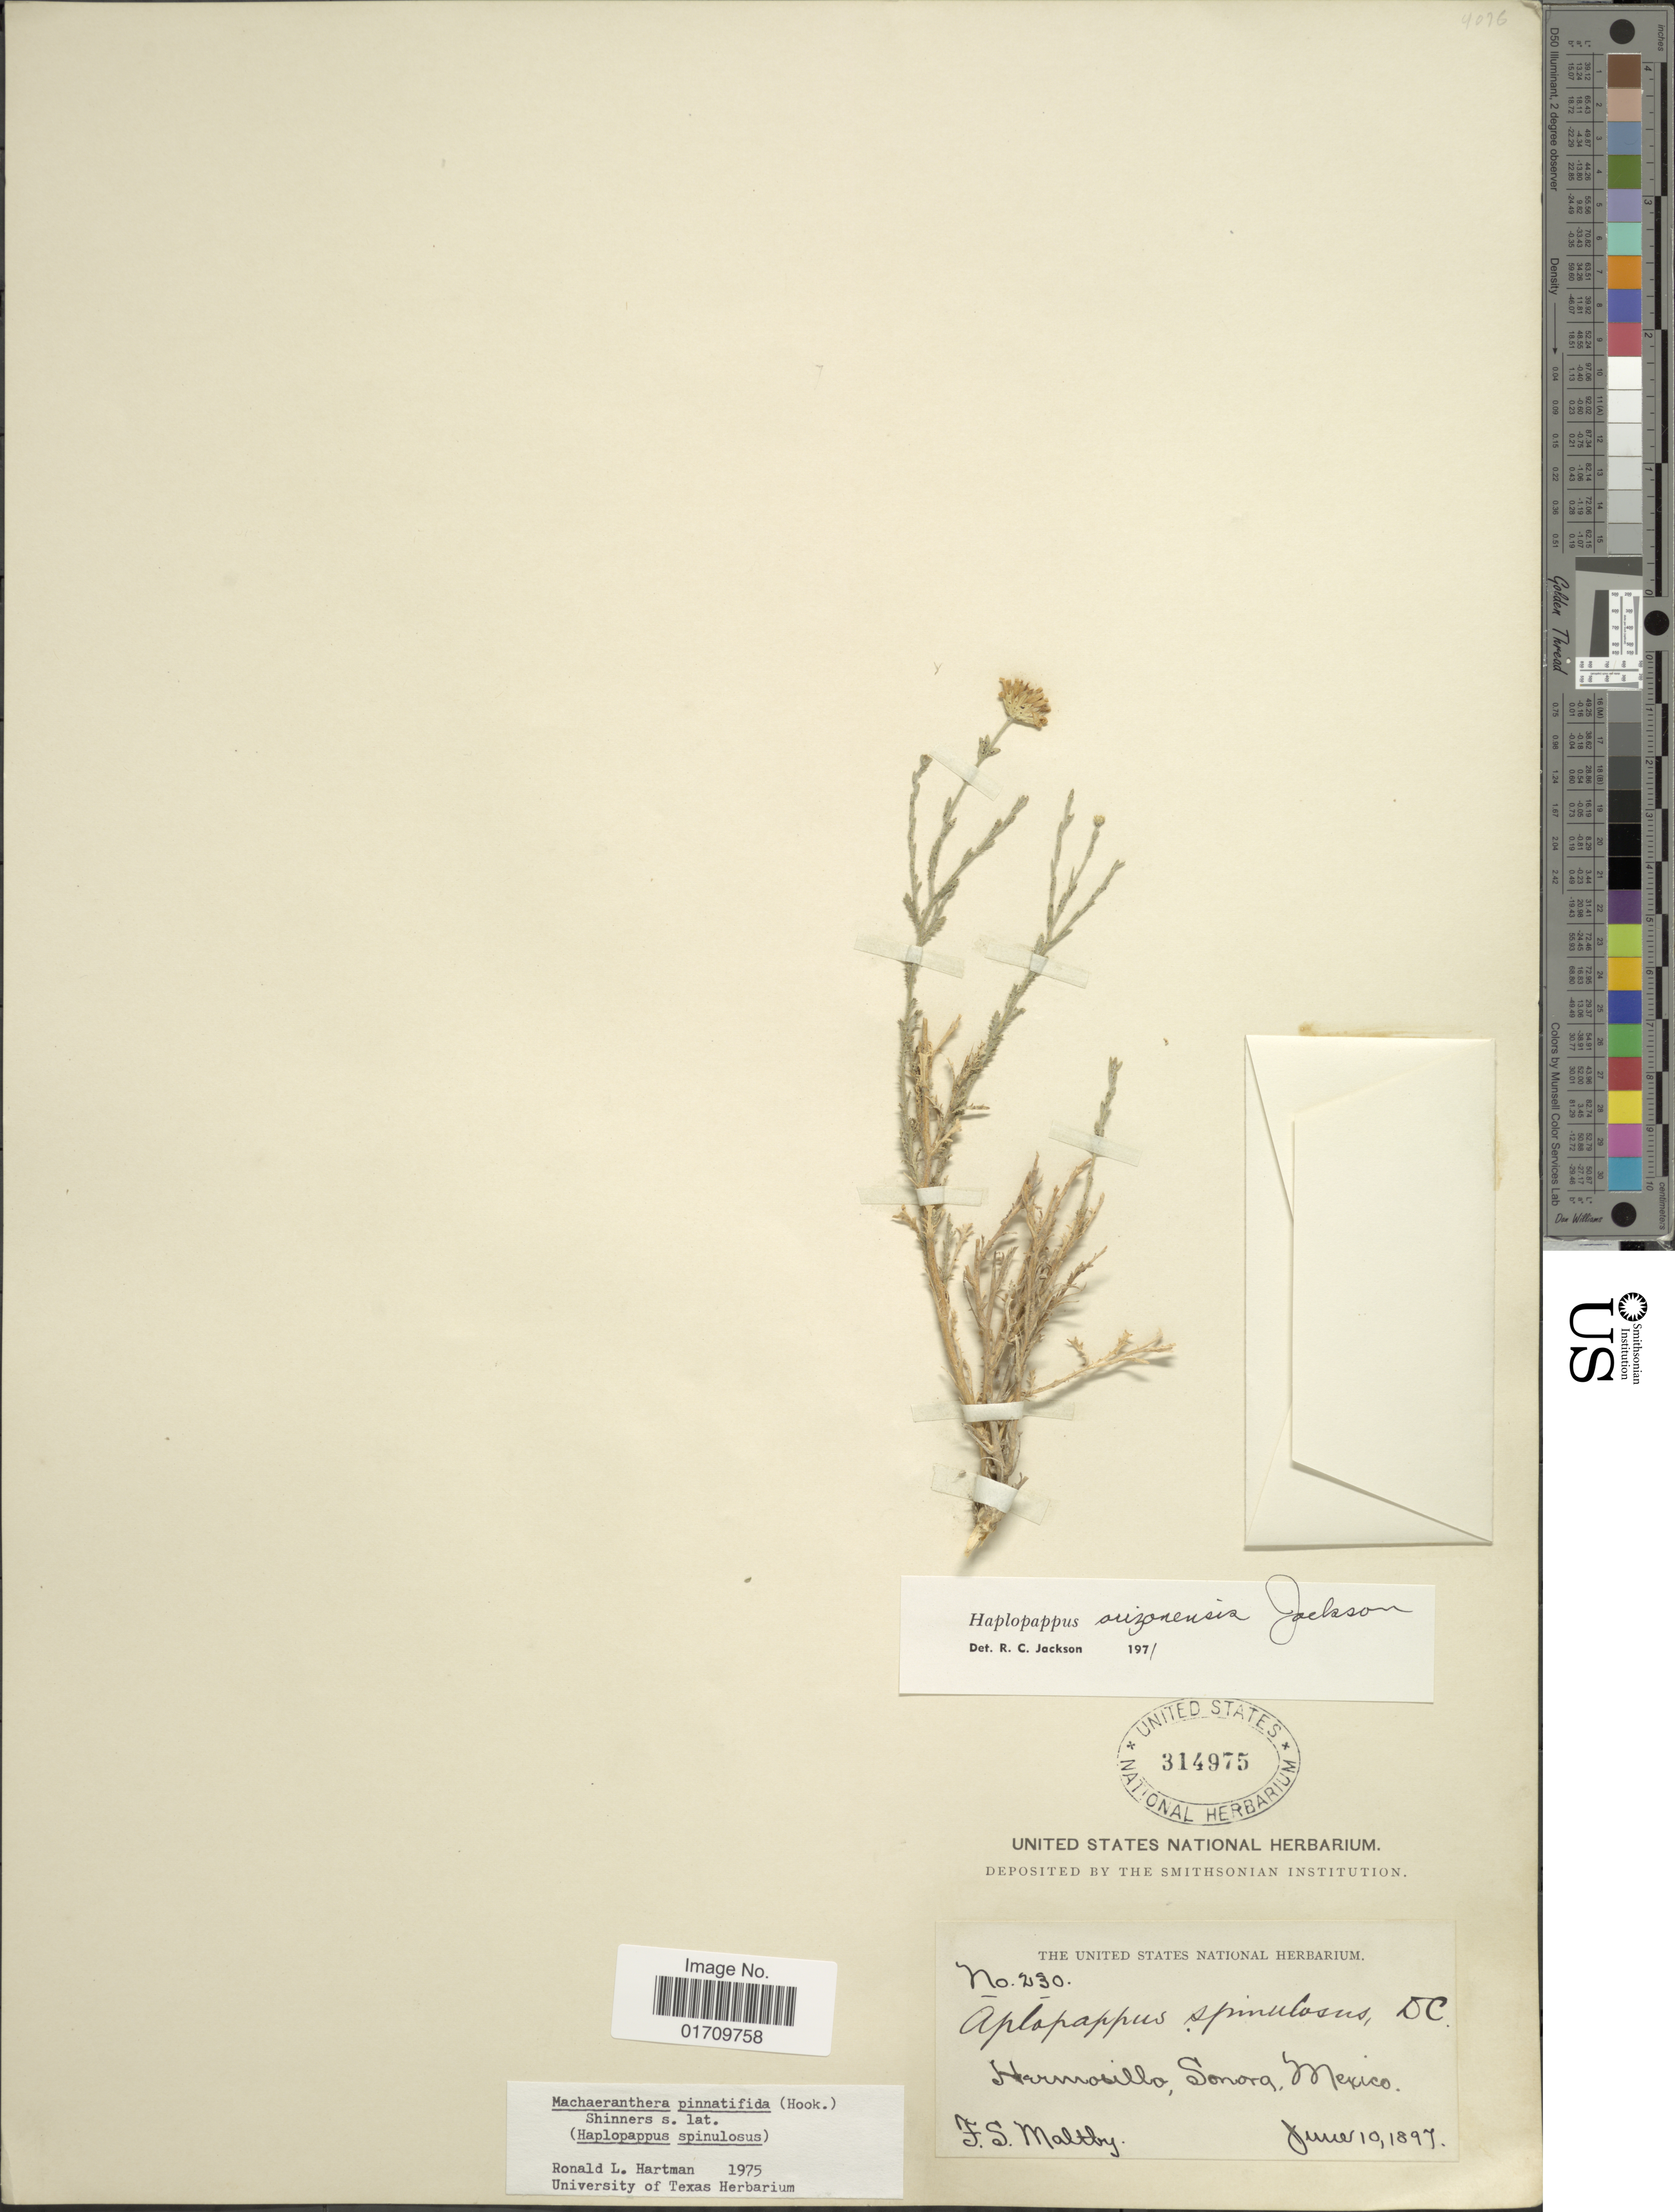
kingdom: Plantae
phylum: Tracheophyta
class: Magnoliopsida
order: Asterales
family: Asteraceae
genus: Machaeranthera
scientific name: Machaeranthera pinnatifida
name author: (Hook.) Shinners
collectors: F. S. Maltby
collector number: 230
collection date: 1897-10-10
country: Mexico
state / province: Sonora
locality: Hermosillo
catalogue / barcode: US 314975